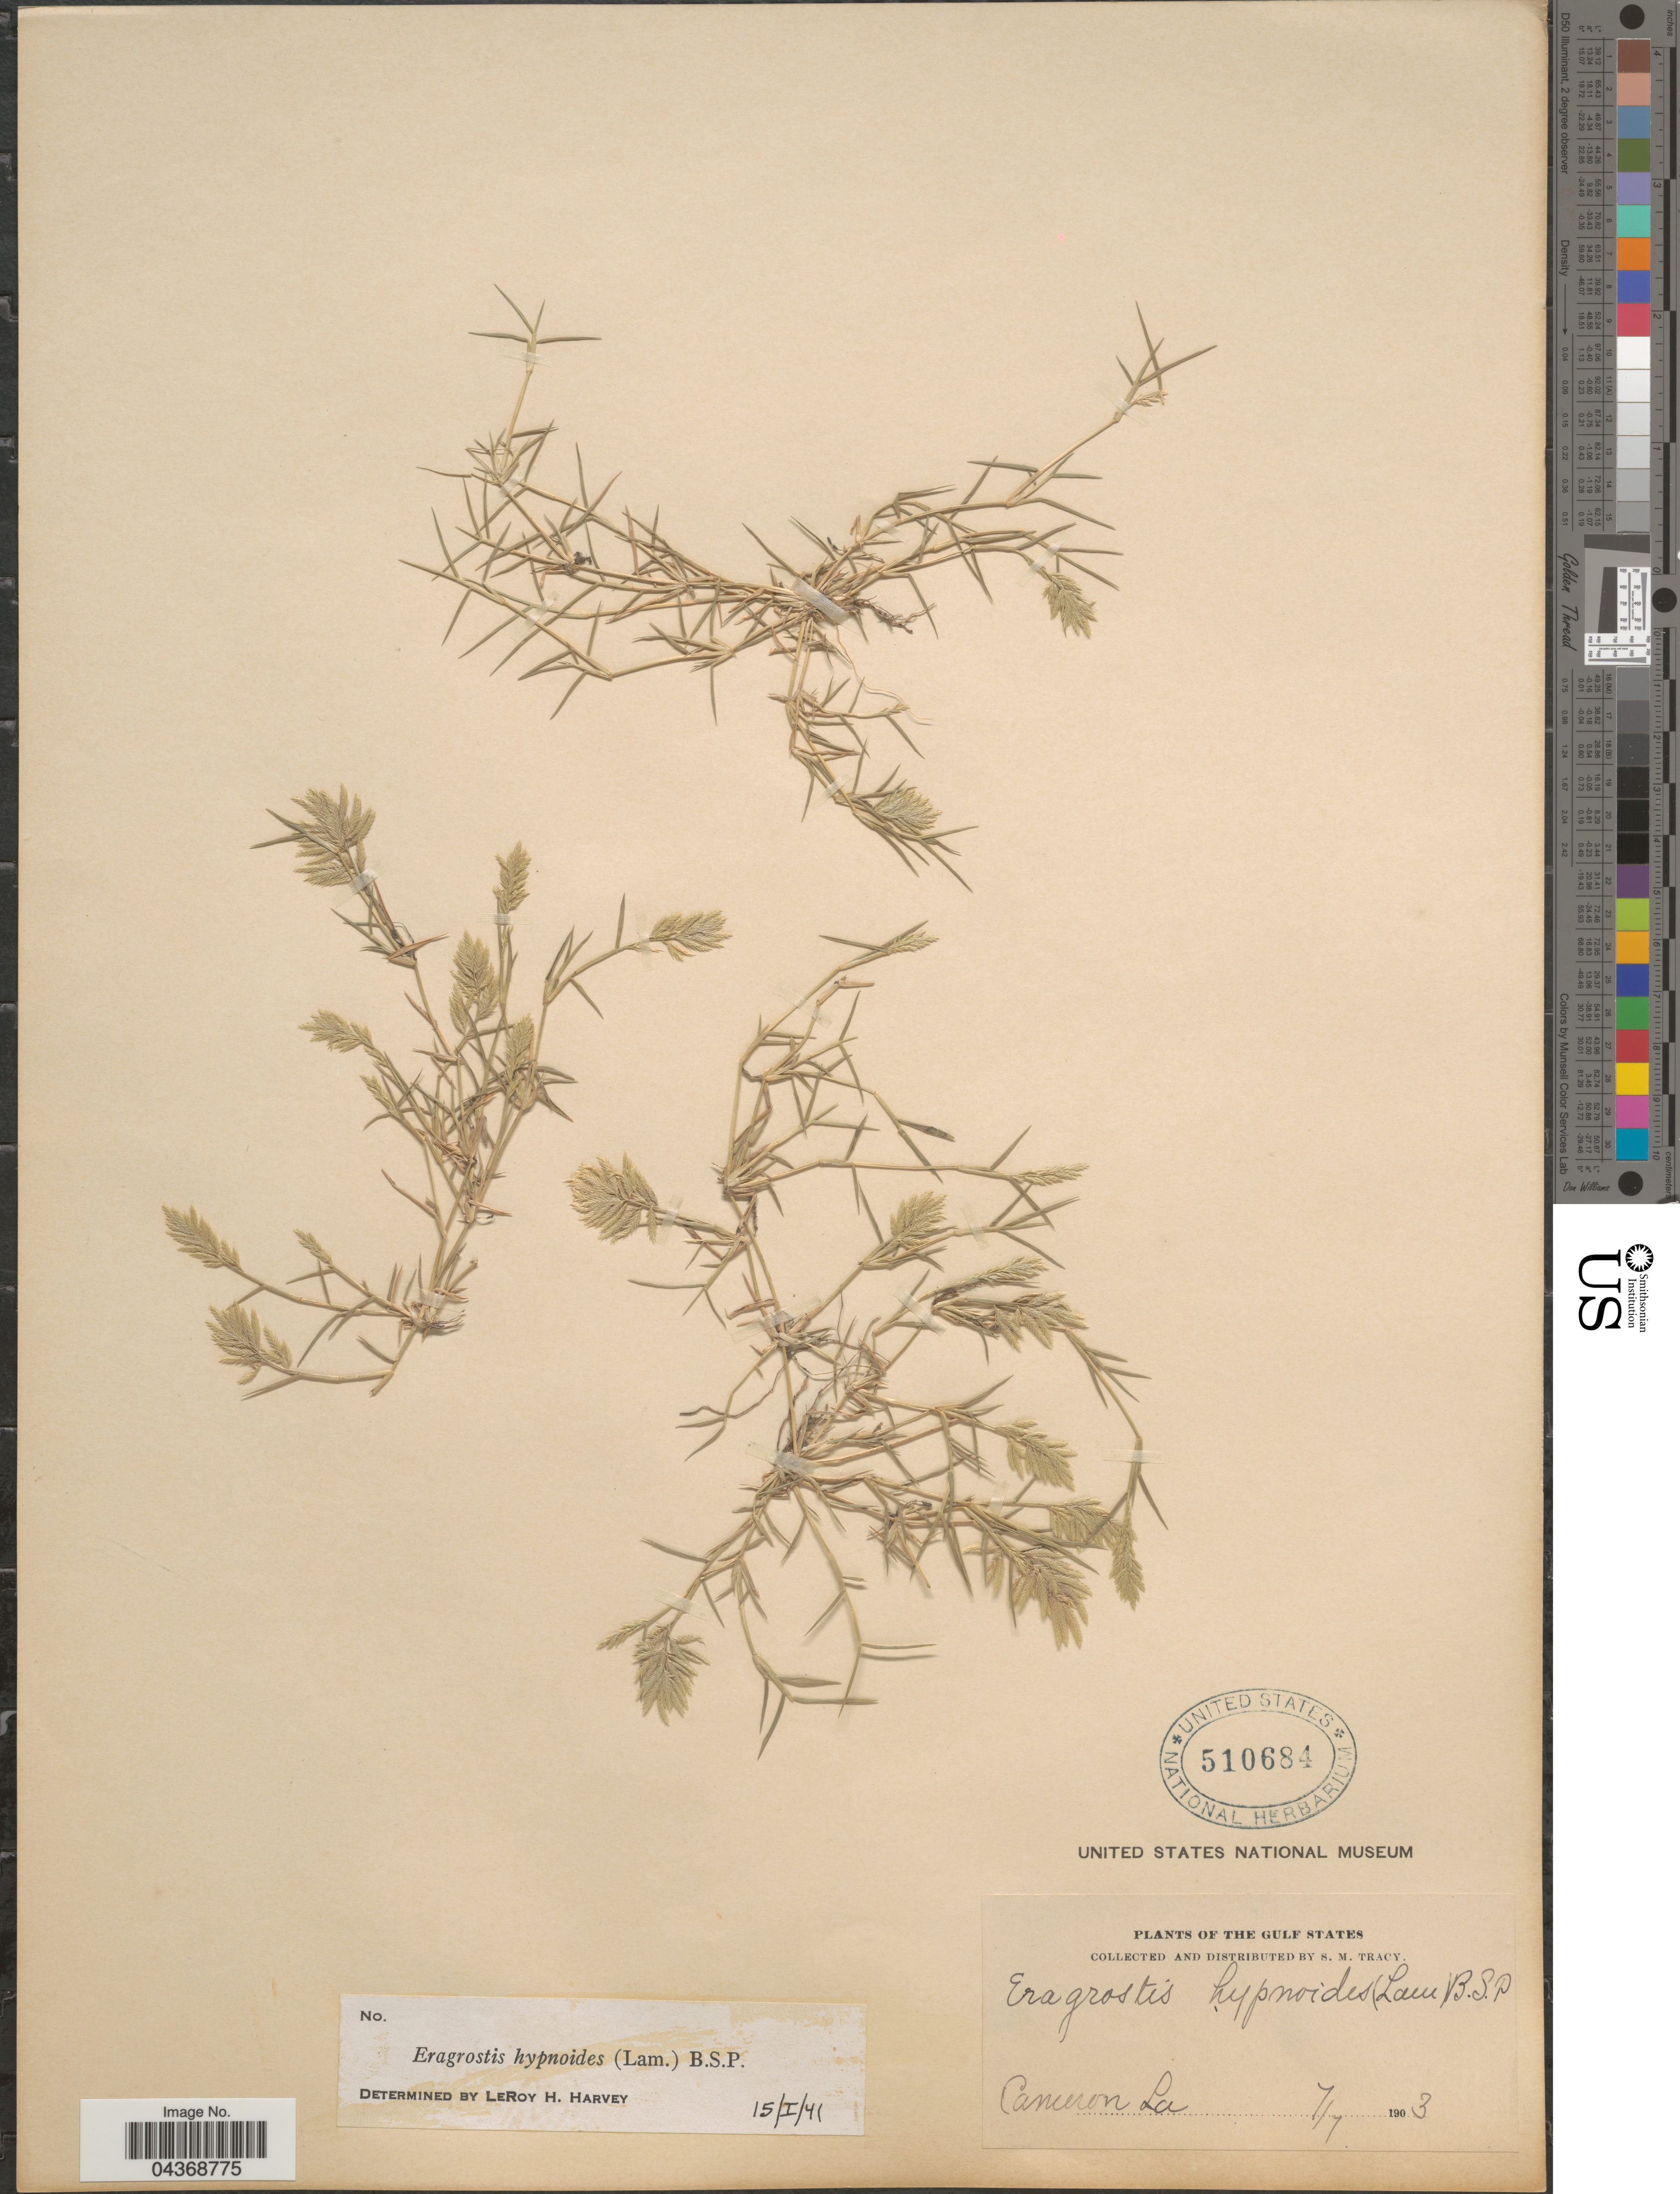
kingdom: Plantae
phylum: Tracheophyta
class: Liliopsida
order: Poales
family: Poaceae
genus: Eragrostis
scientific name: Eragrostis hypnoides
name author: (Lam.) Britton, Stearns & Poggenb.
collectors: S. M. Tracy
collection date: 1903-07-07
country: United States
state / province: Louisiana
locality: The Gulf States. Cameron.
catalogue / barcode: US 510684